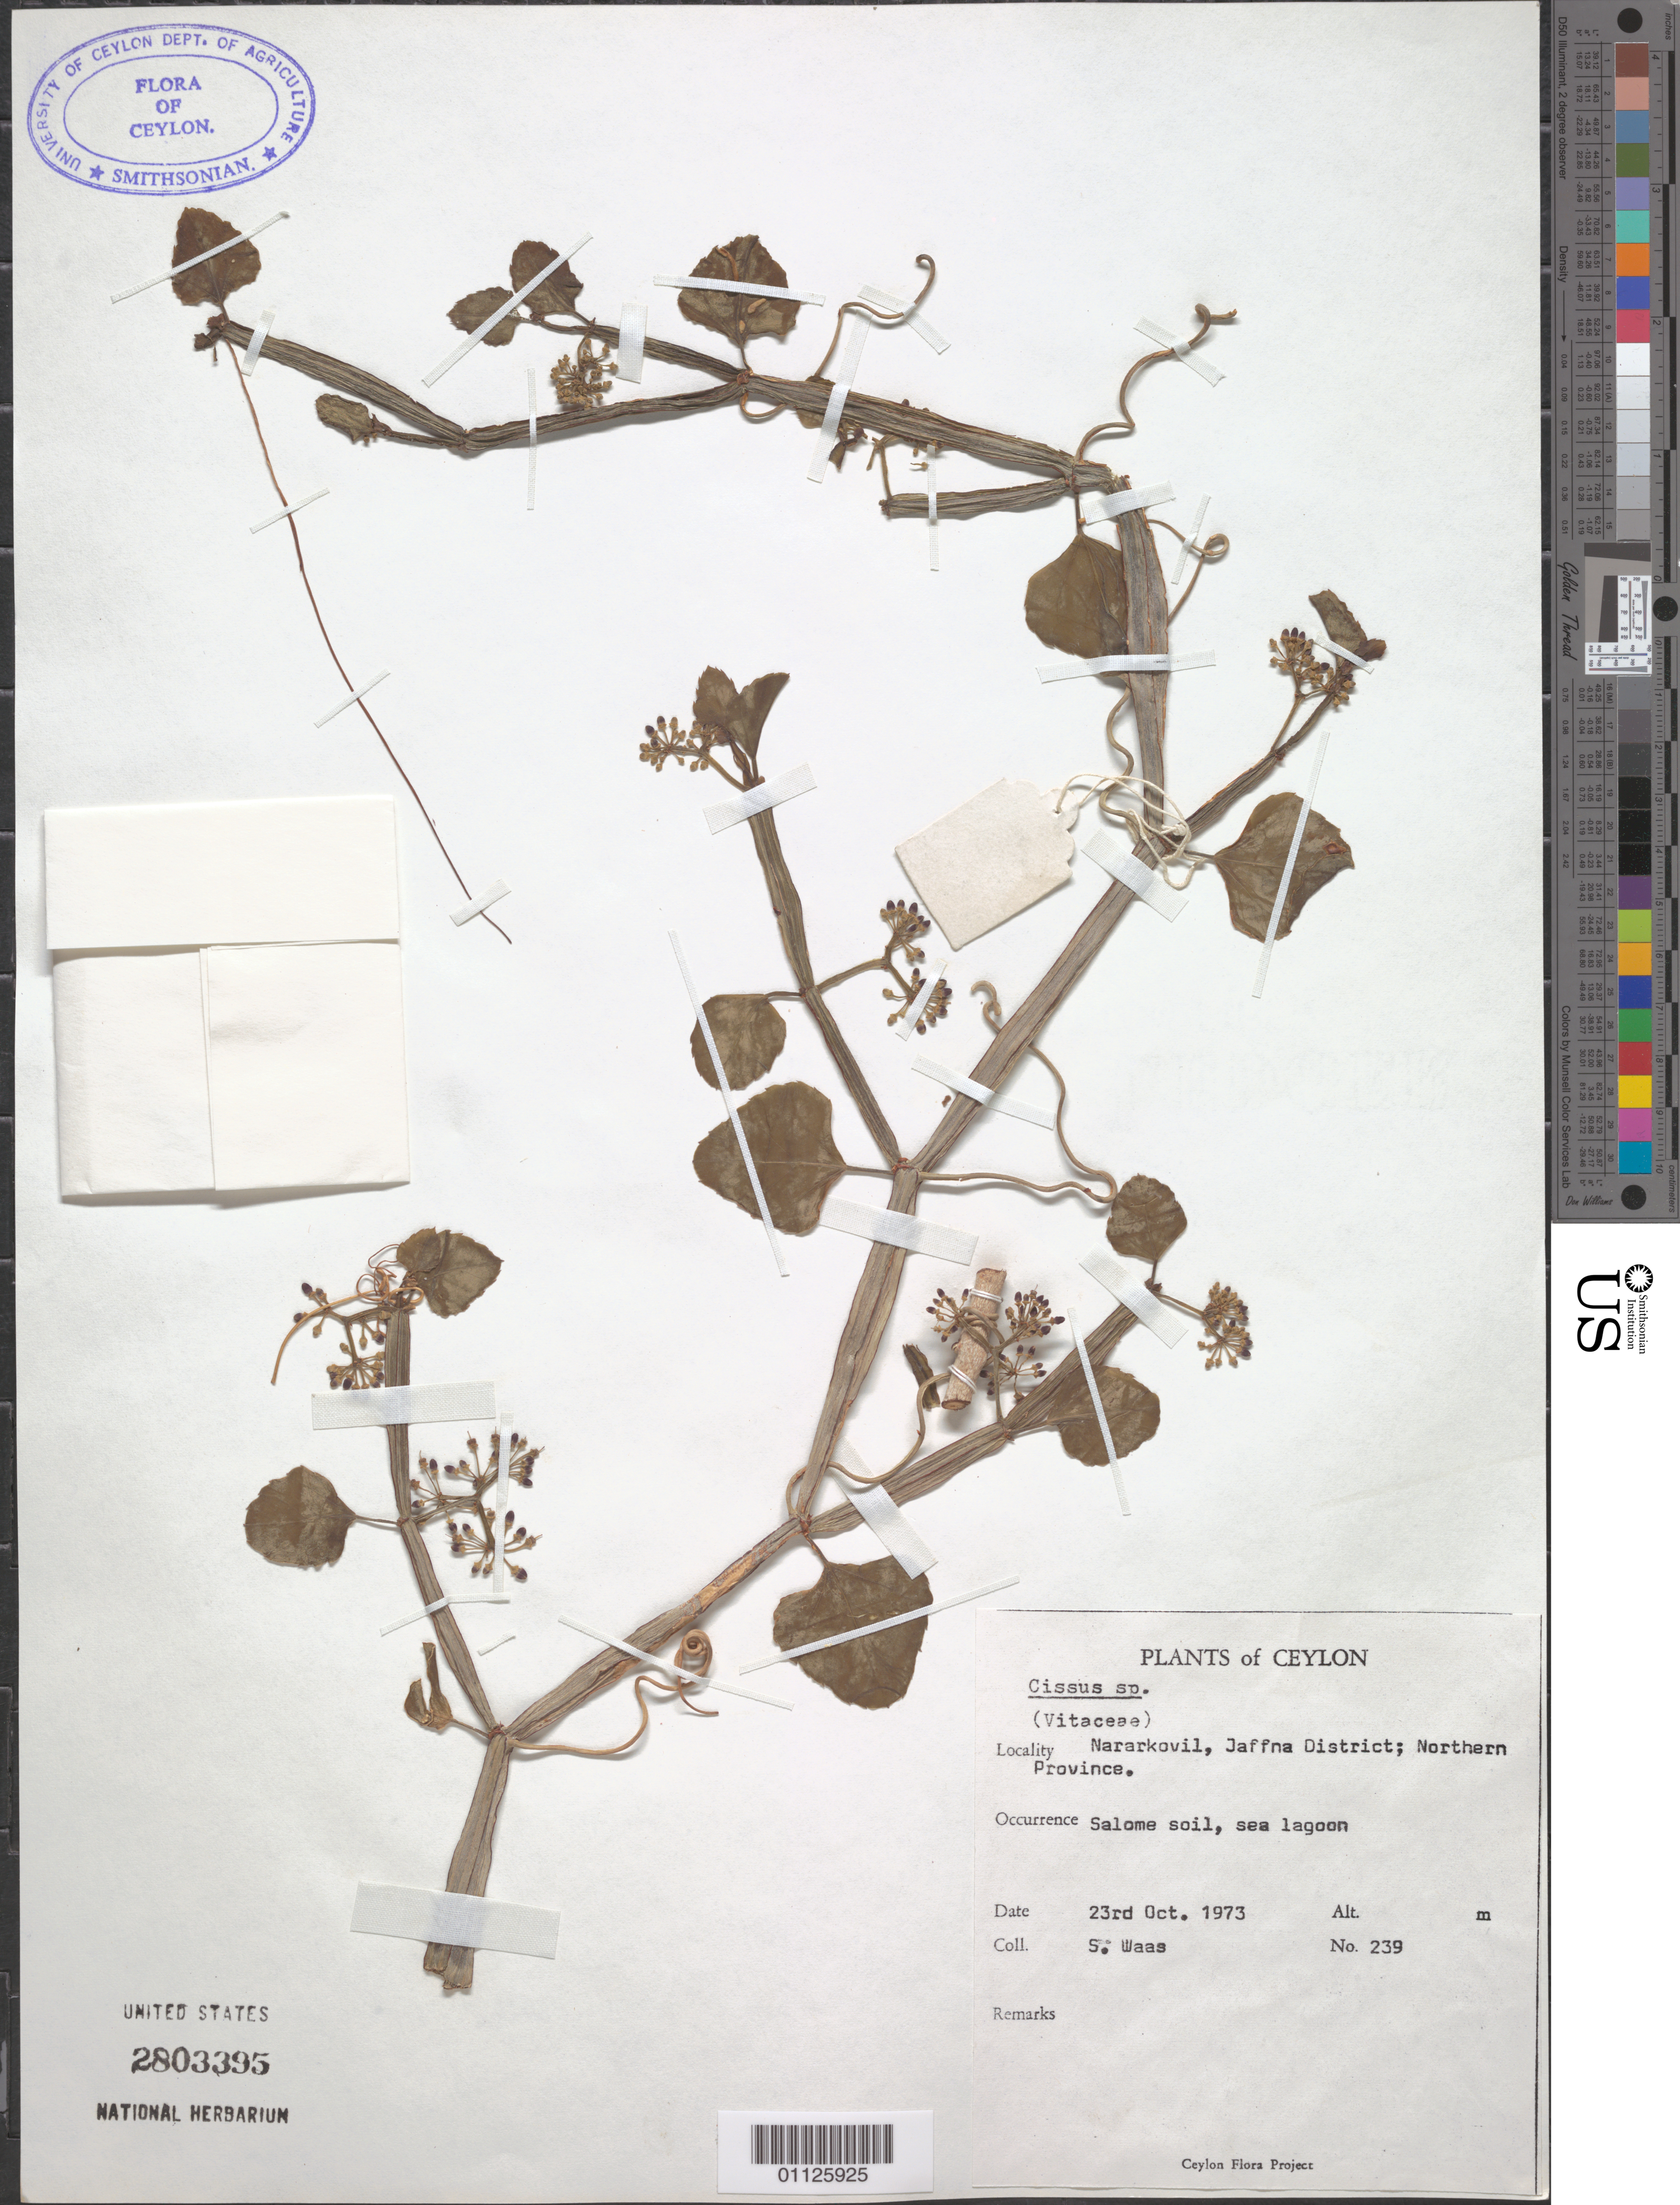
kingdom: Plantae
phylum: Tracheophyta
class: Magnoliopsida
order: Vitales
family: Vitaceae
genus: Cissus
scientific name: Cissus quadrangularis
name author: L.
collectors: S. Waas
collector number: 239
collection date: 1973-10-23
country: Sri Lanka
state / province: Northern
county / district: Jaffna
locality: Nararkovil.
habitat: Salome soil.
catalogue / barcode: US 2803395